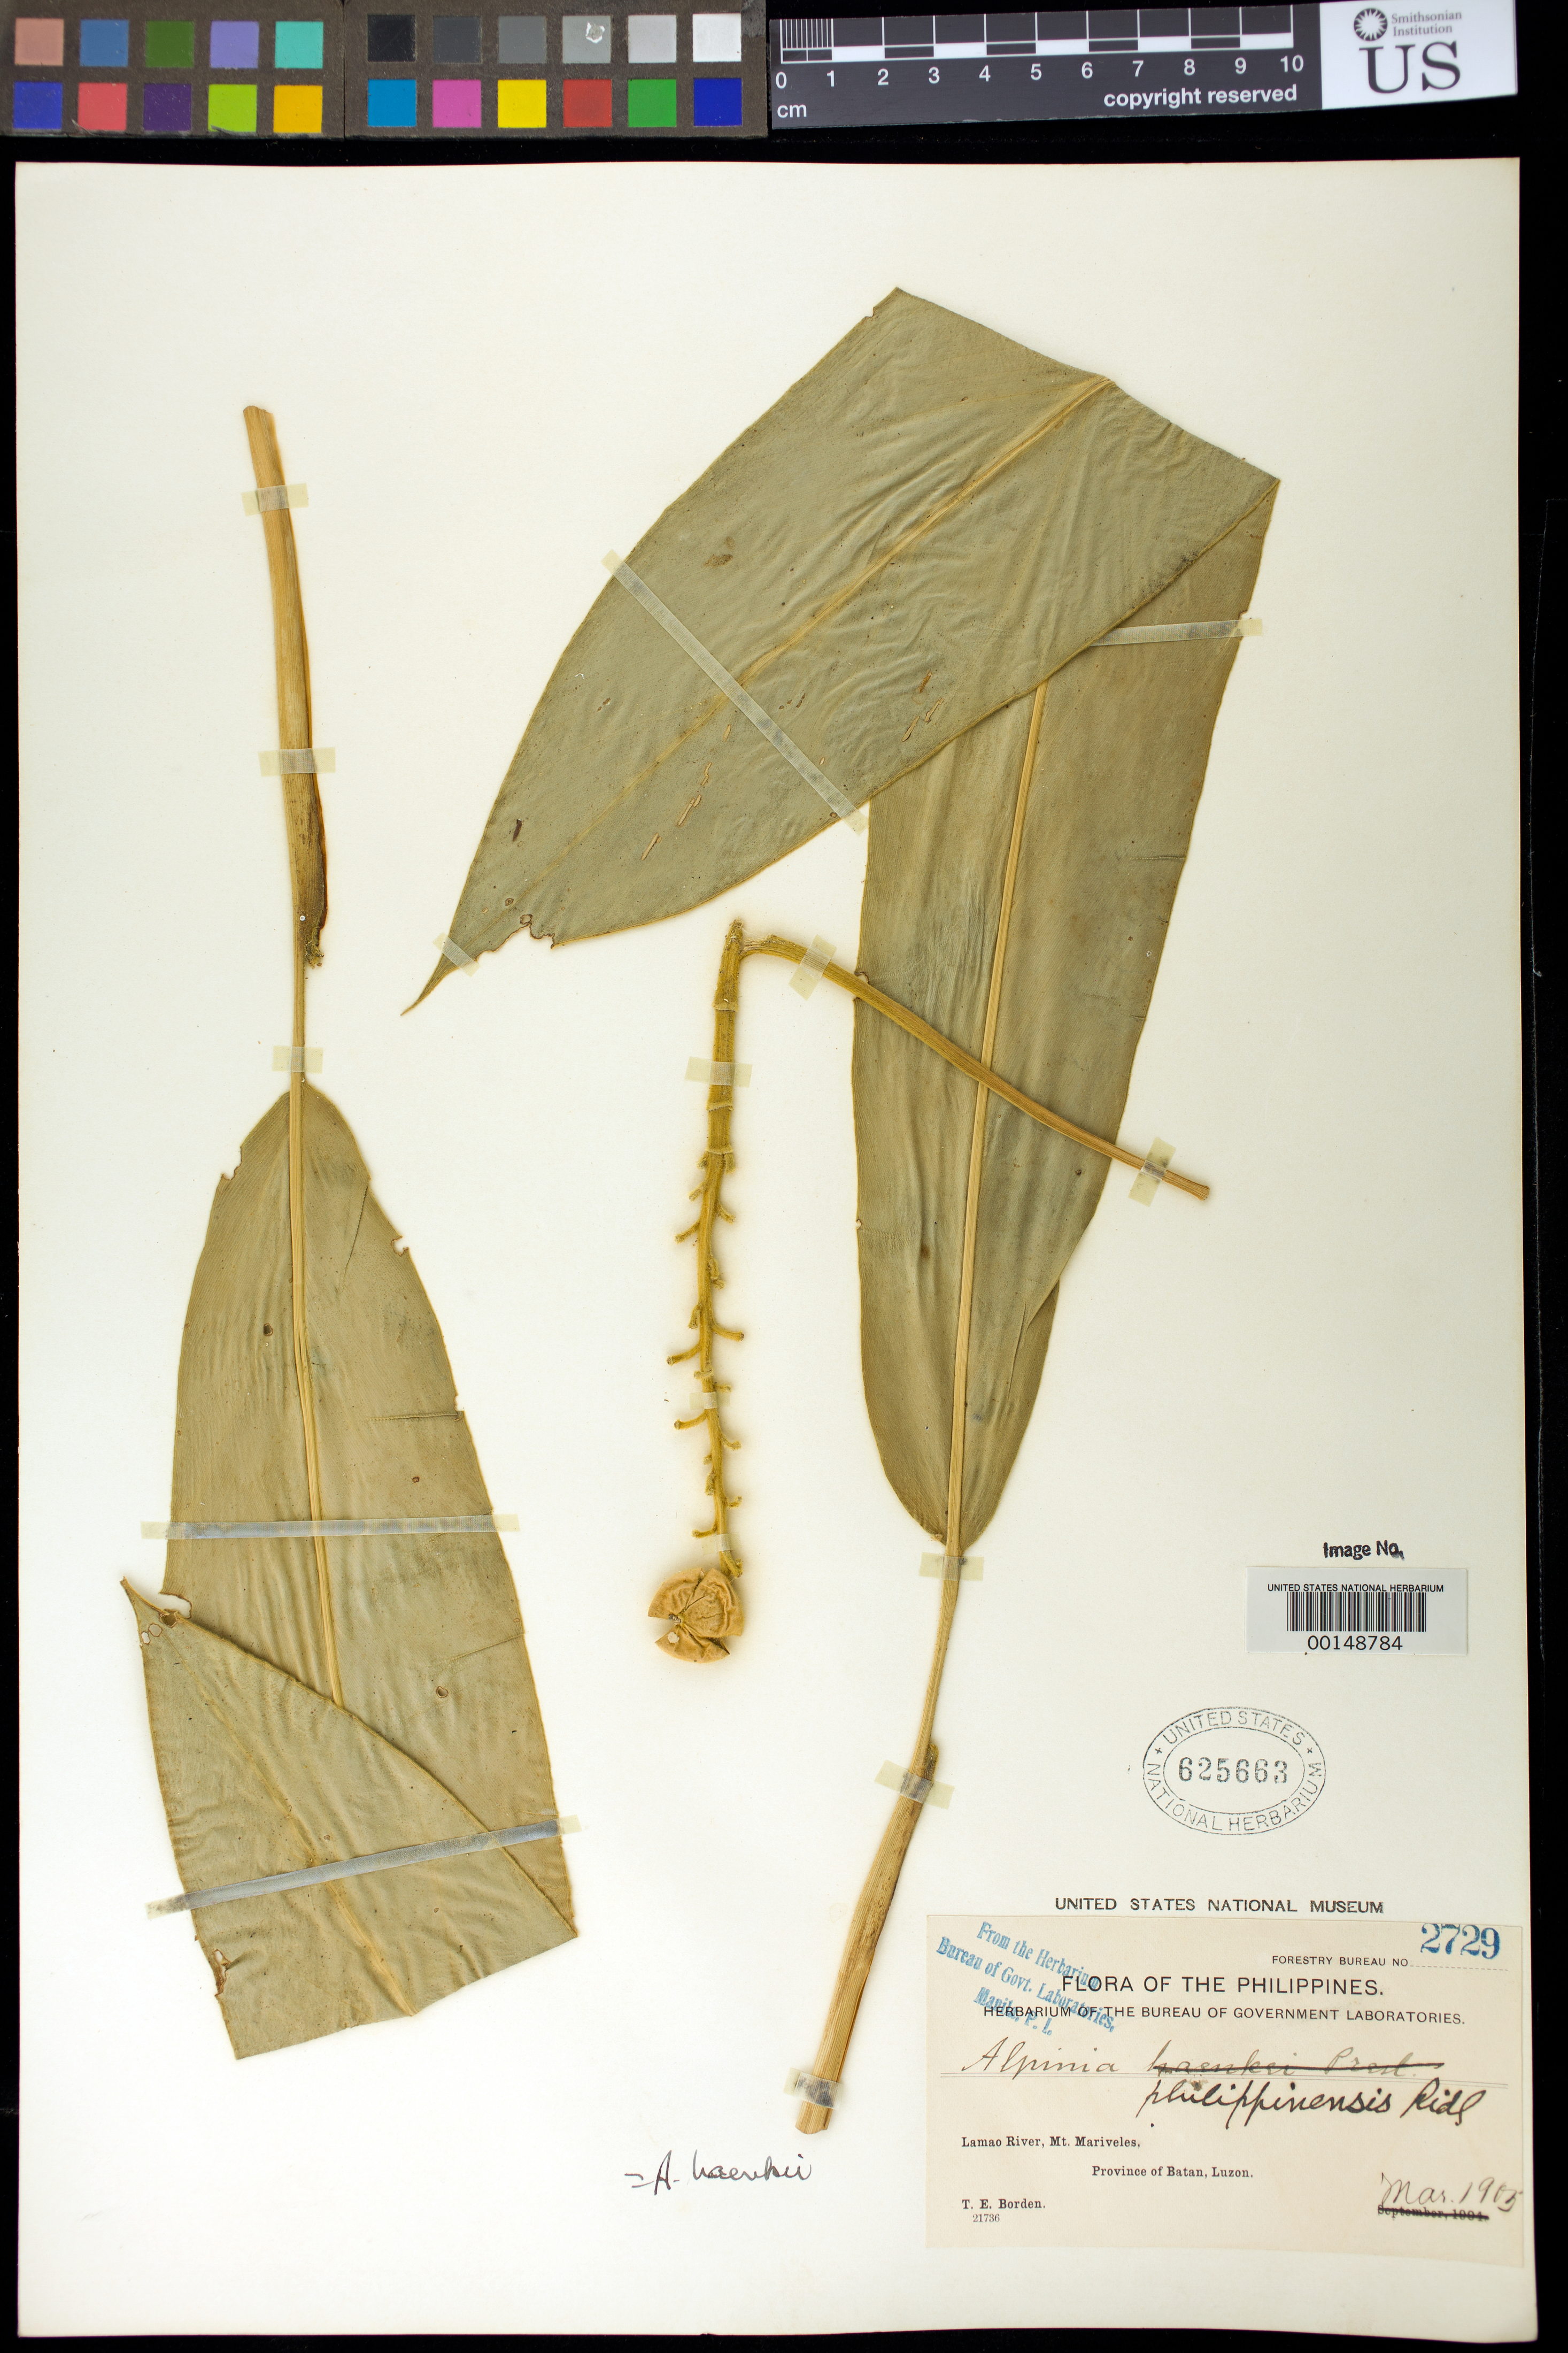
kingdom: Plantae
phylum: Tracheophyta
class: Liliopsida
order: Zingiberales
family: Zingiberaceae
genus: Alpinia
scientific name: Alpinia haenkei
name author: C. Presl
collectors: T. E. Borden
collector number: For. Bur. 2729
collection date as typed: Mar 1905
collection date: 1905-03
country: Philippines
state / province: Central Luzon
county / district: Bataan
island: Luzon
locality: Lamao river, mt. mariveles, prov of batan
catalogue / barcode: US 625663